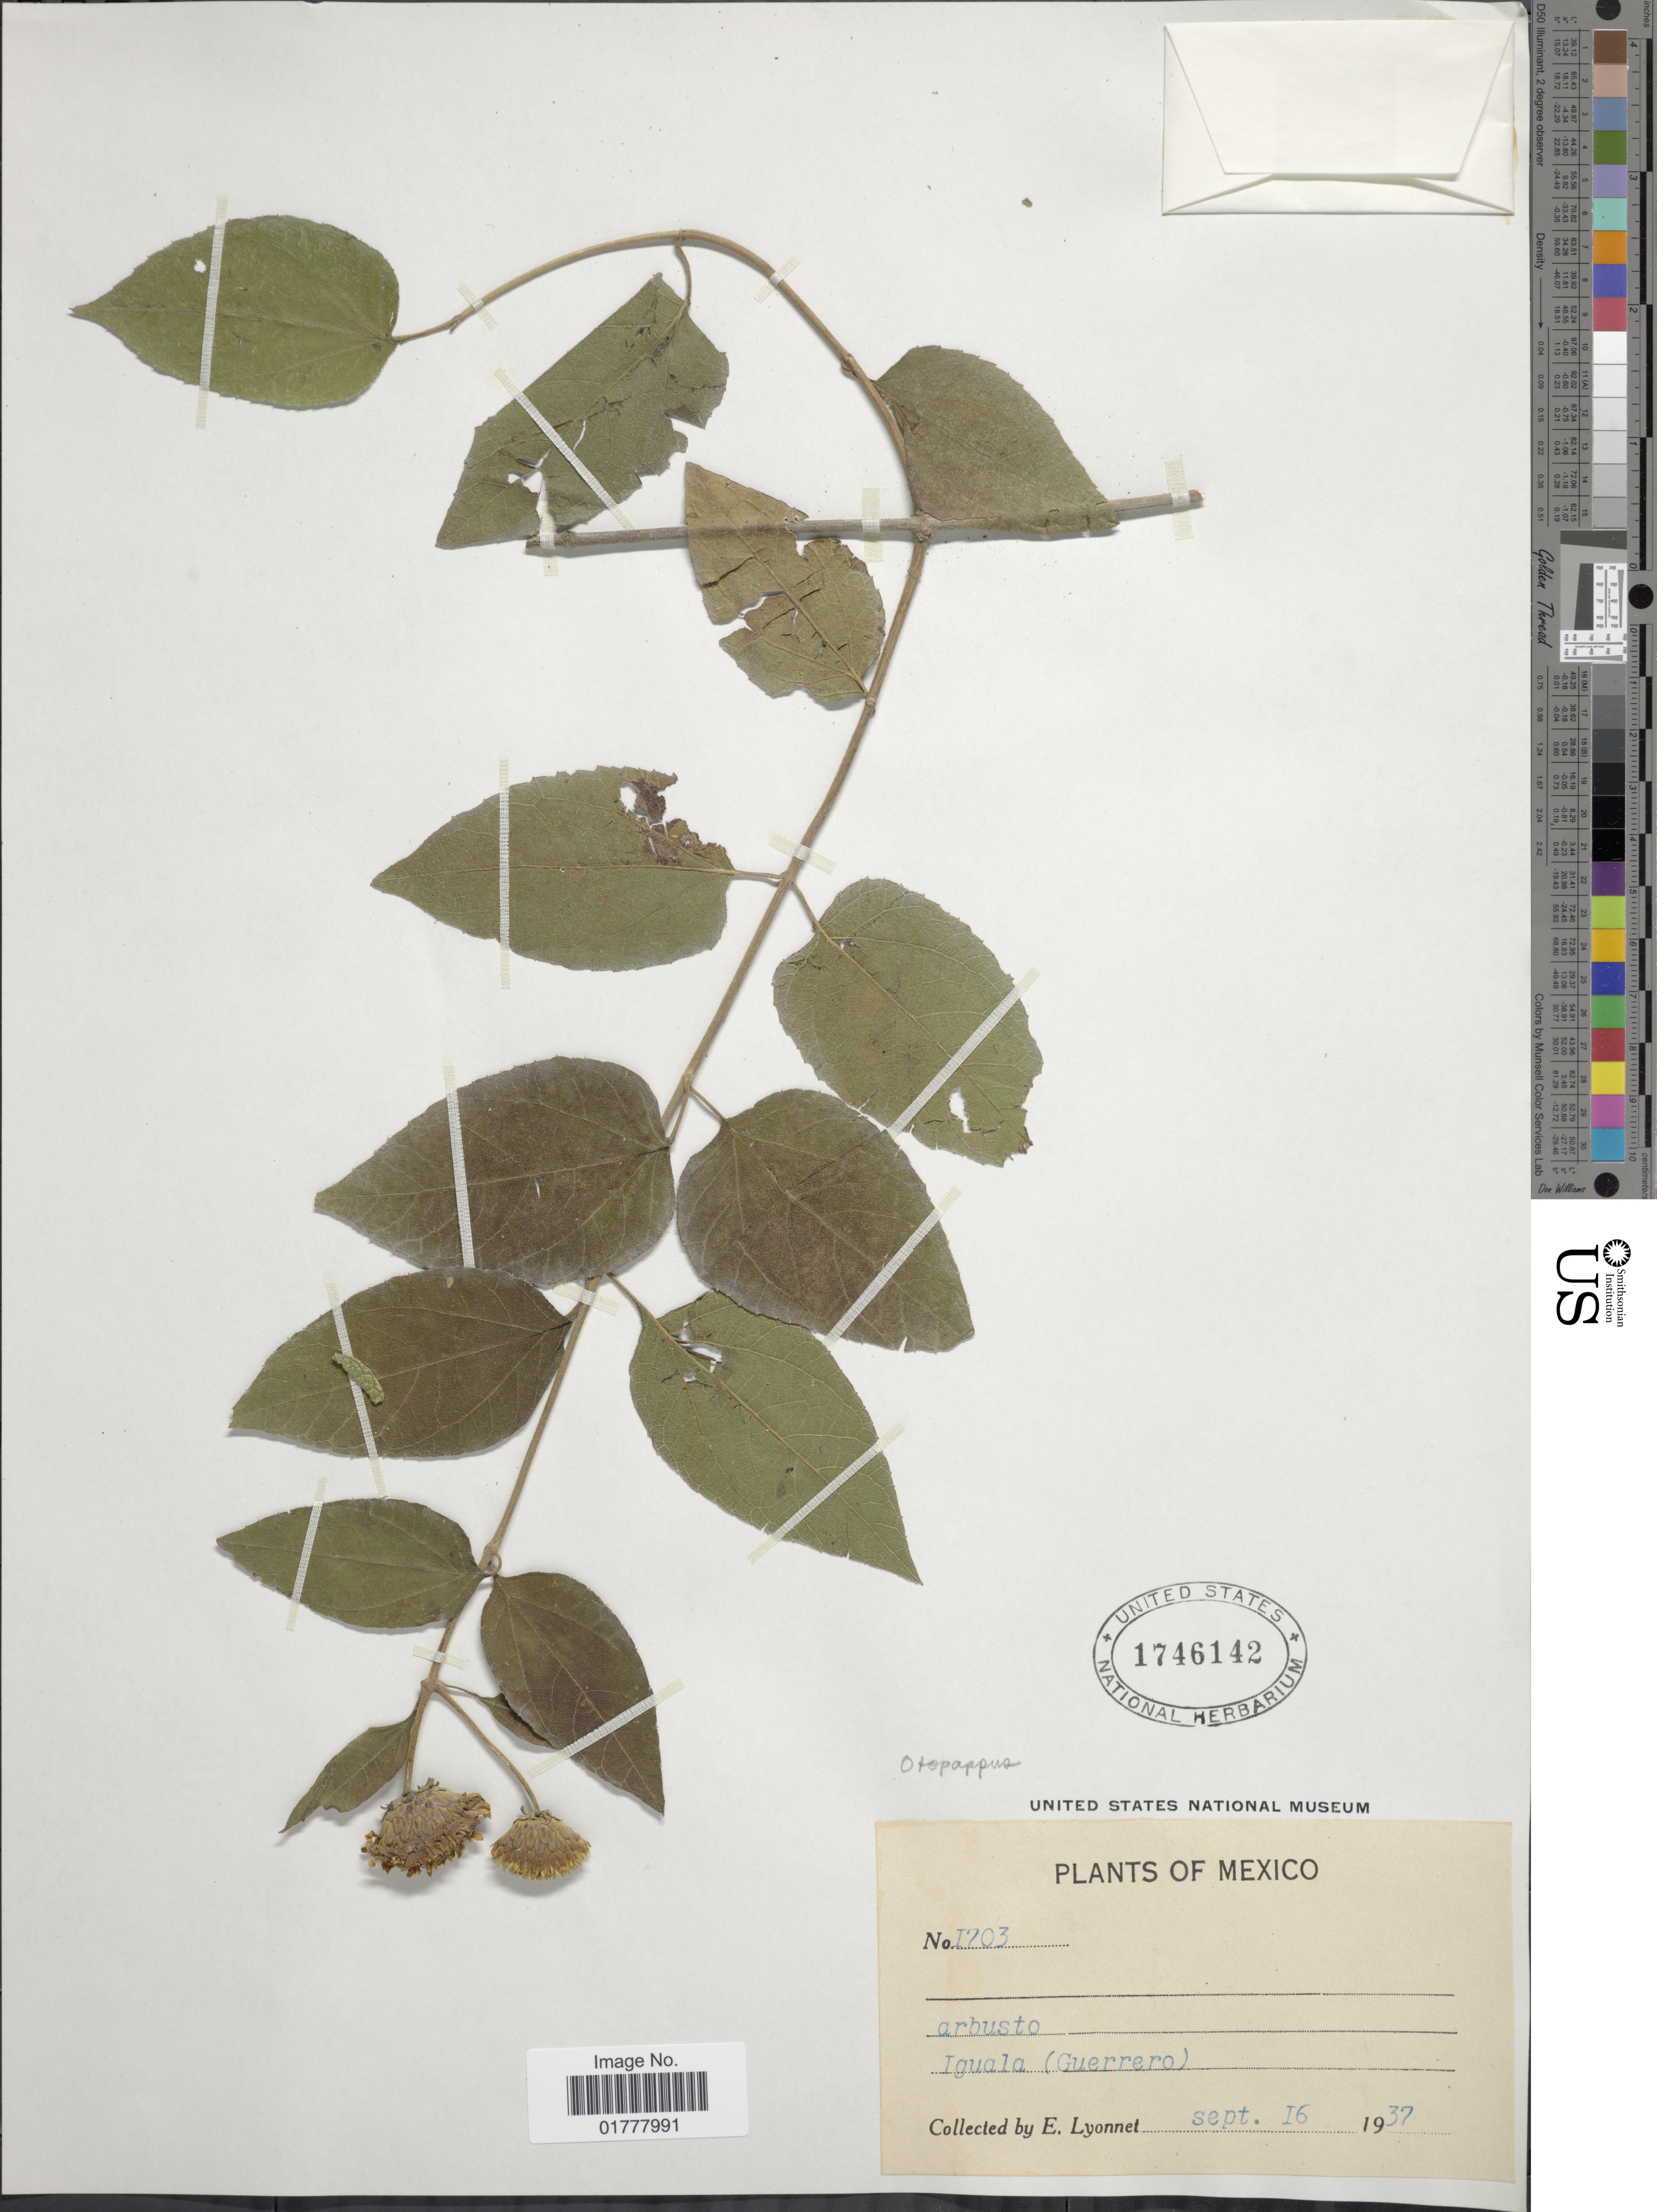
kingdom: Plantae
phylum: Tracheophyta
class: Magnoliopsida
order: Asterales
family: Asteraceae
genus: Otopappus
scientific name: Otopappus sp.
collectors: E. Lyonnet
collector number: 1703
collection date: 1937-09-16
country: Mexico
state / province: Guerrero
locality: Iguala (Guerrero)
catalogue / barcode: US 1746142